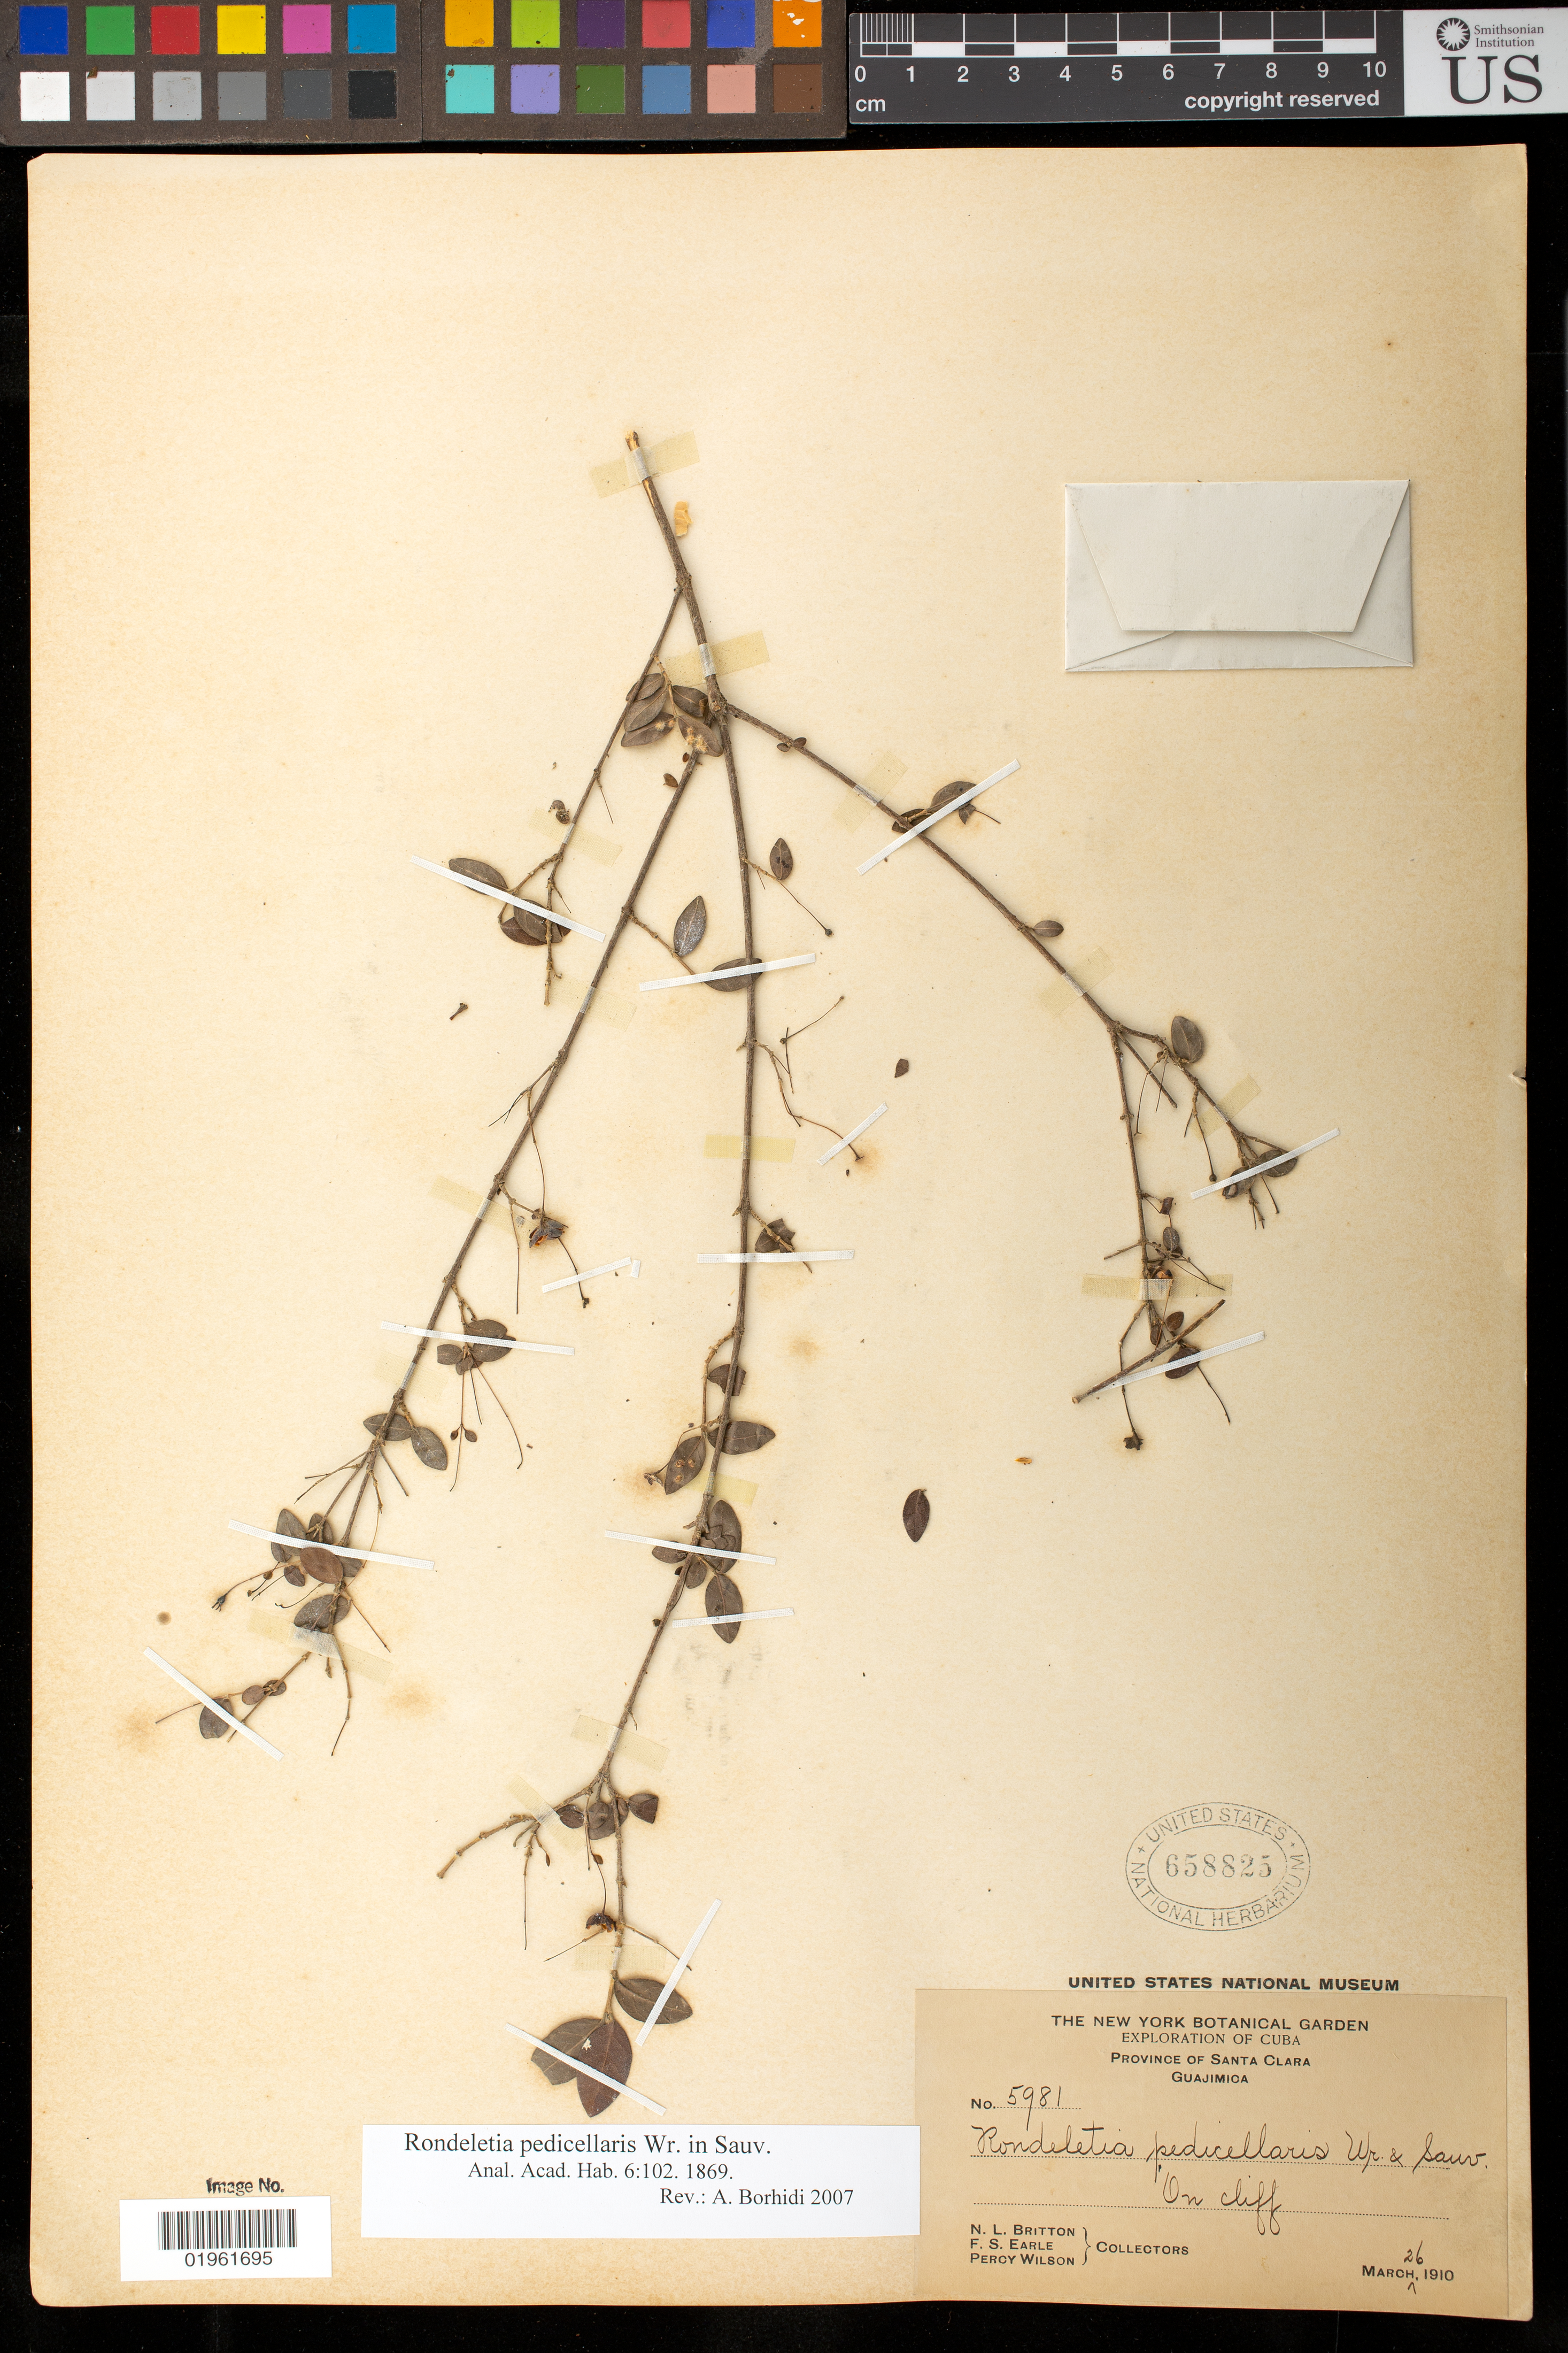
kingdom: Plantae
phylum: Tracheophyta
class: Magnoliopsida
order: Gentianales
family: Rubiaceae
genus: Rondeletia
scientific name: Rondeletia pedicellaris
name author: C. Wright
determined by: Borhidi, Attila L.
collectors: N. Britton, F. S. Earle & P. Wilson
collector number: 5981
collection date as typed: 26 Mar 1910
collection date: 1910-03-26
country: Cuba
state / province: Las Villas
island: Cuba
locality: Guajimica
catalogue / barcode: US 658825